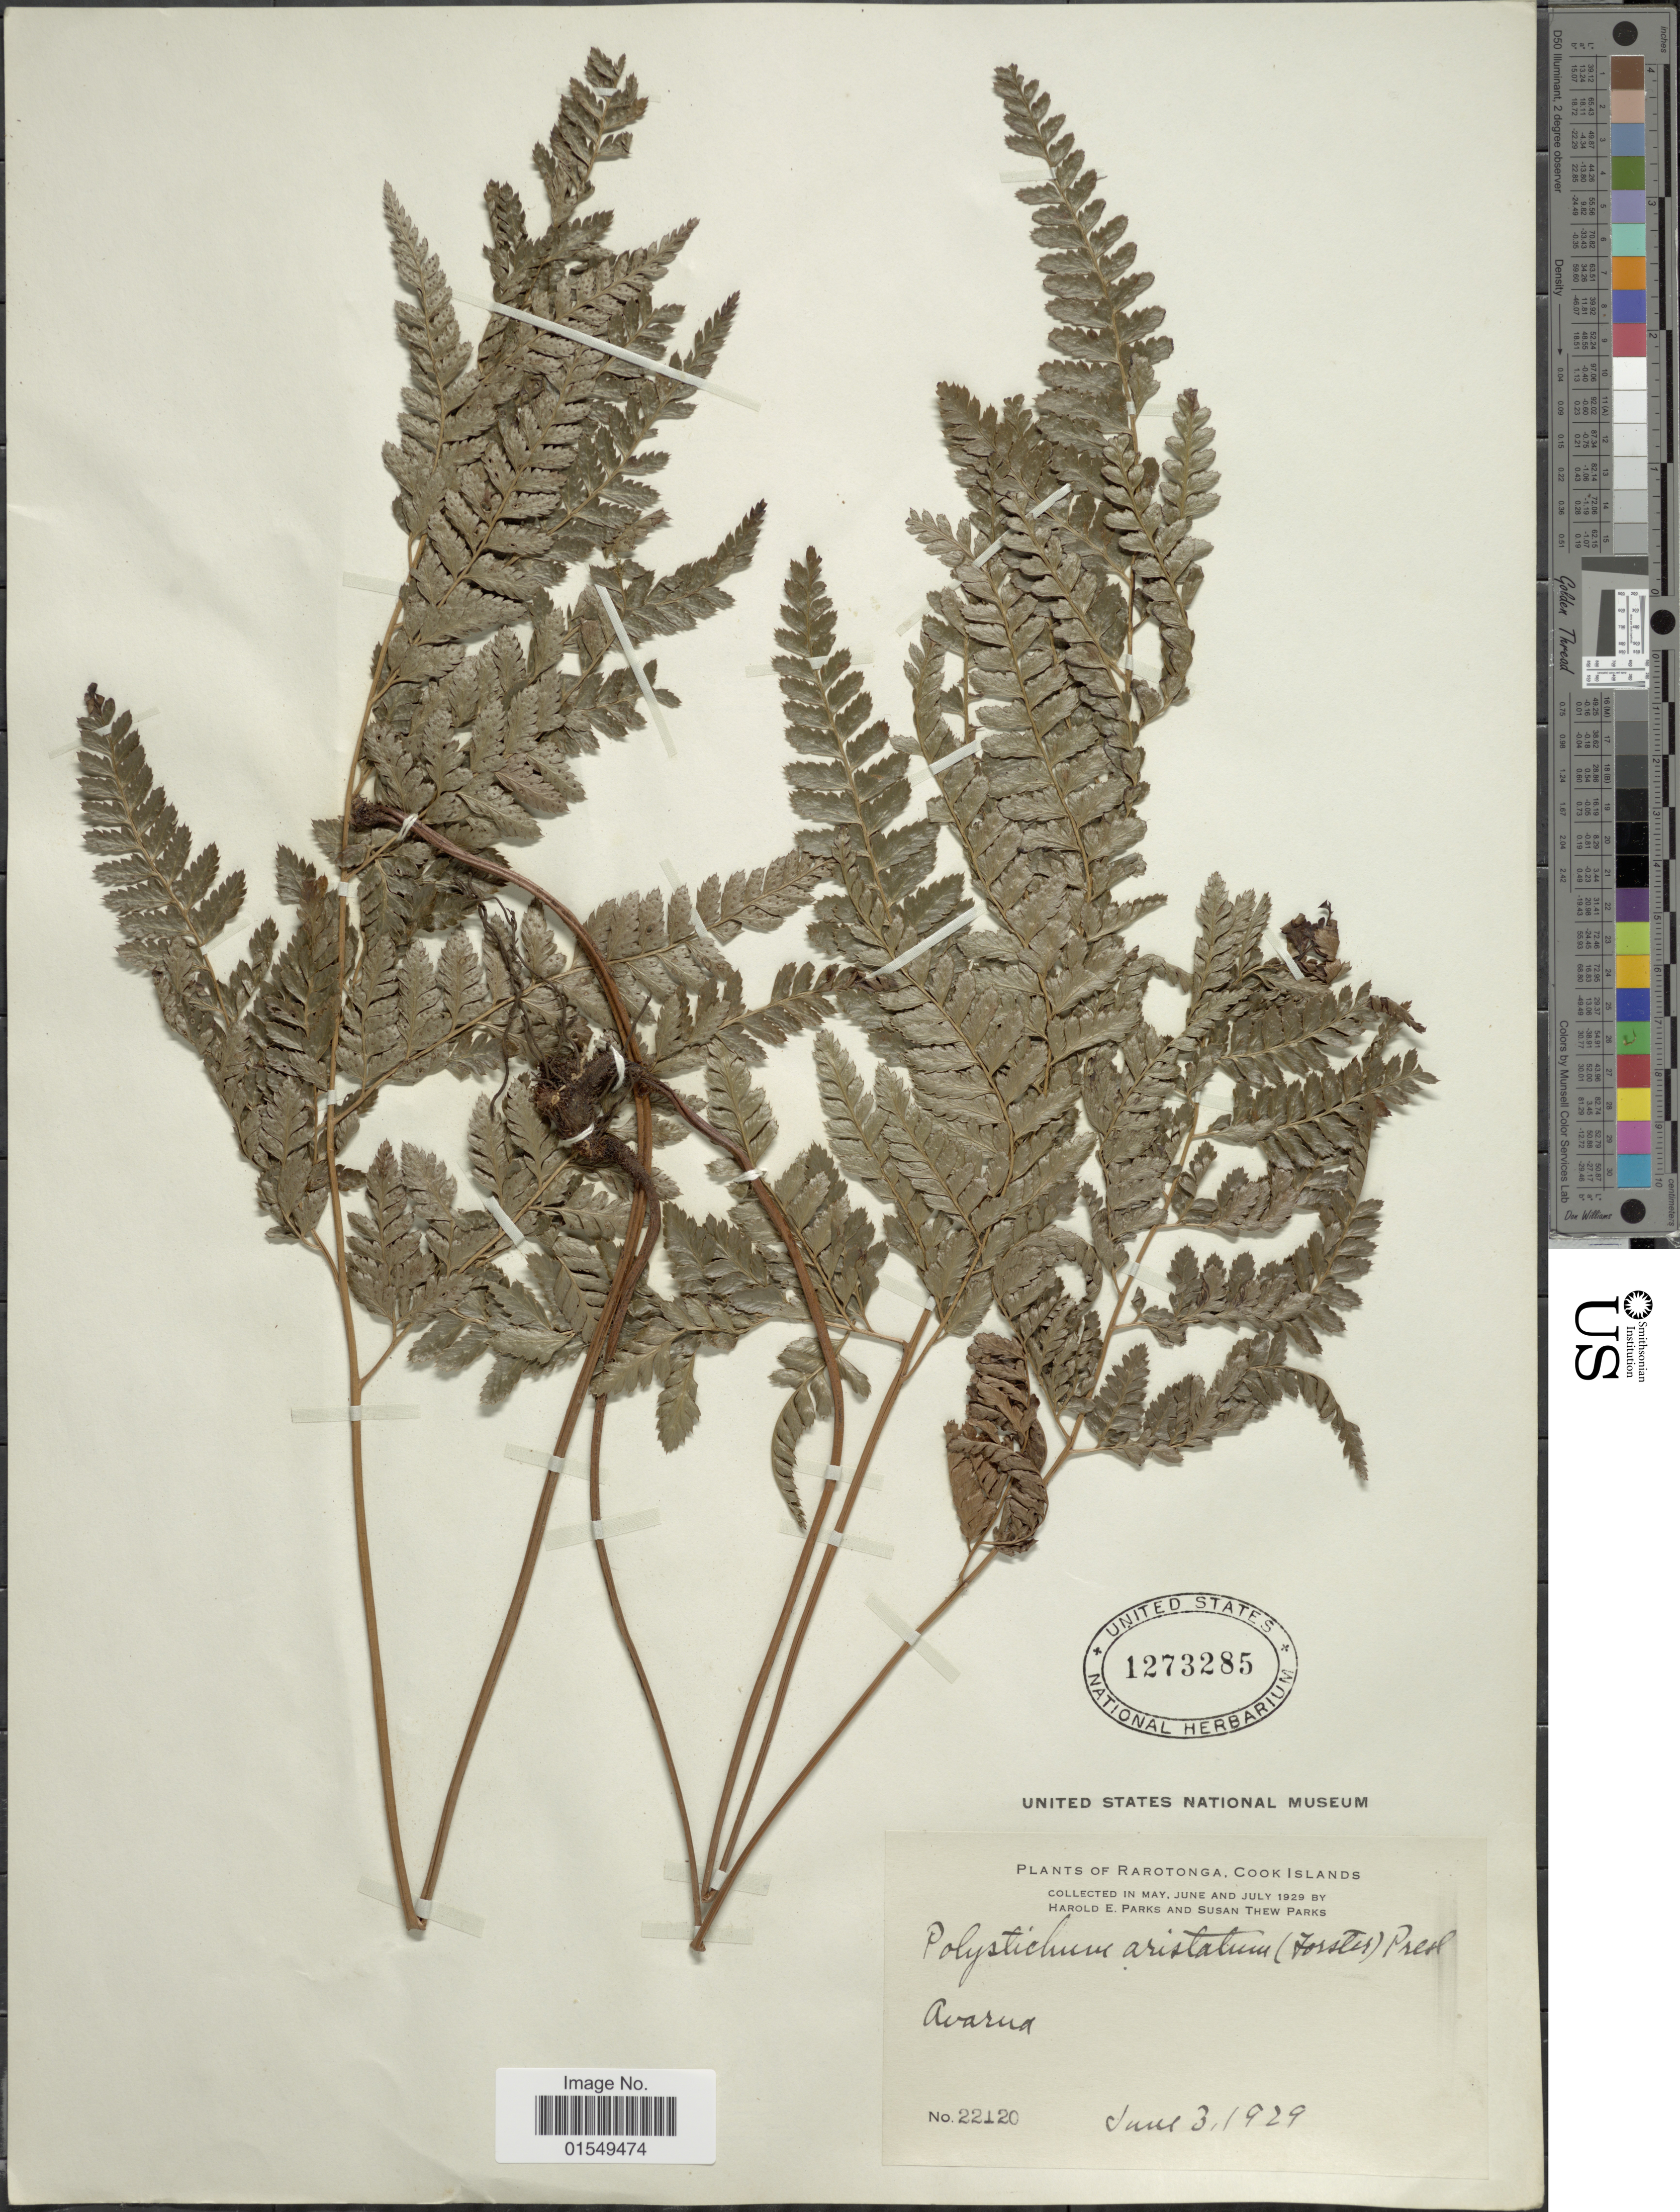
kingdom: Plantae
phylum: Tracheophyta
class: Polypodiopsida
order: Polypodiales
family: Dryopteridaceae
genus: Arachniodes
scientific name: Arachniodes aristata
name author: (G. Forst.) Tindale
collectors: H. E. Parks & S. Parks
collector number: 22120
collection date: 1929-06-03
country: Cook Islands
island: Rarotonga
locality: Rarotonga, Avarua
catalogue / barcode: US 1273285